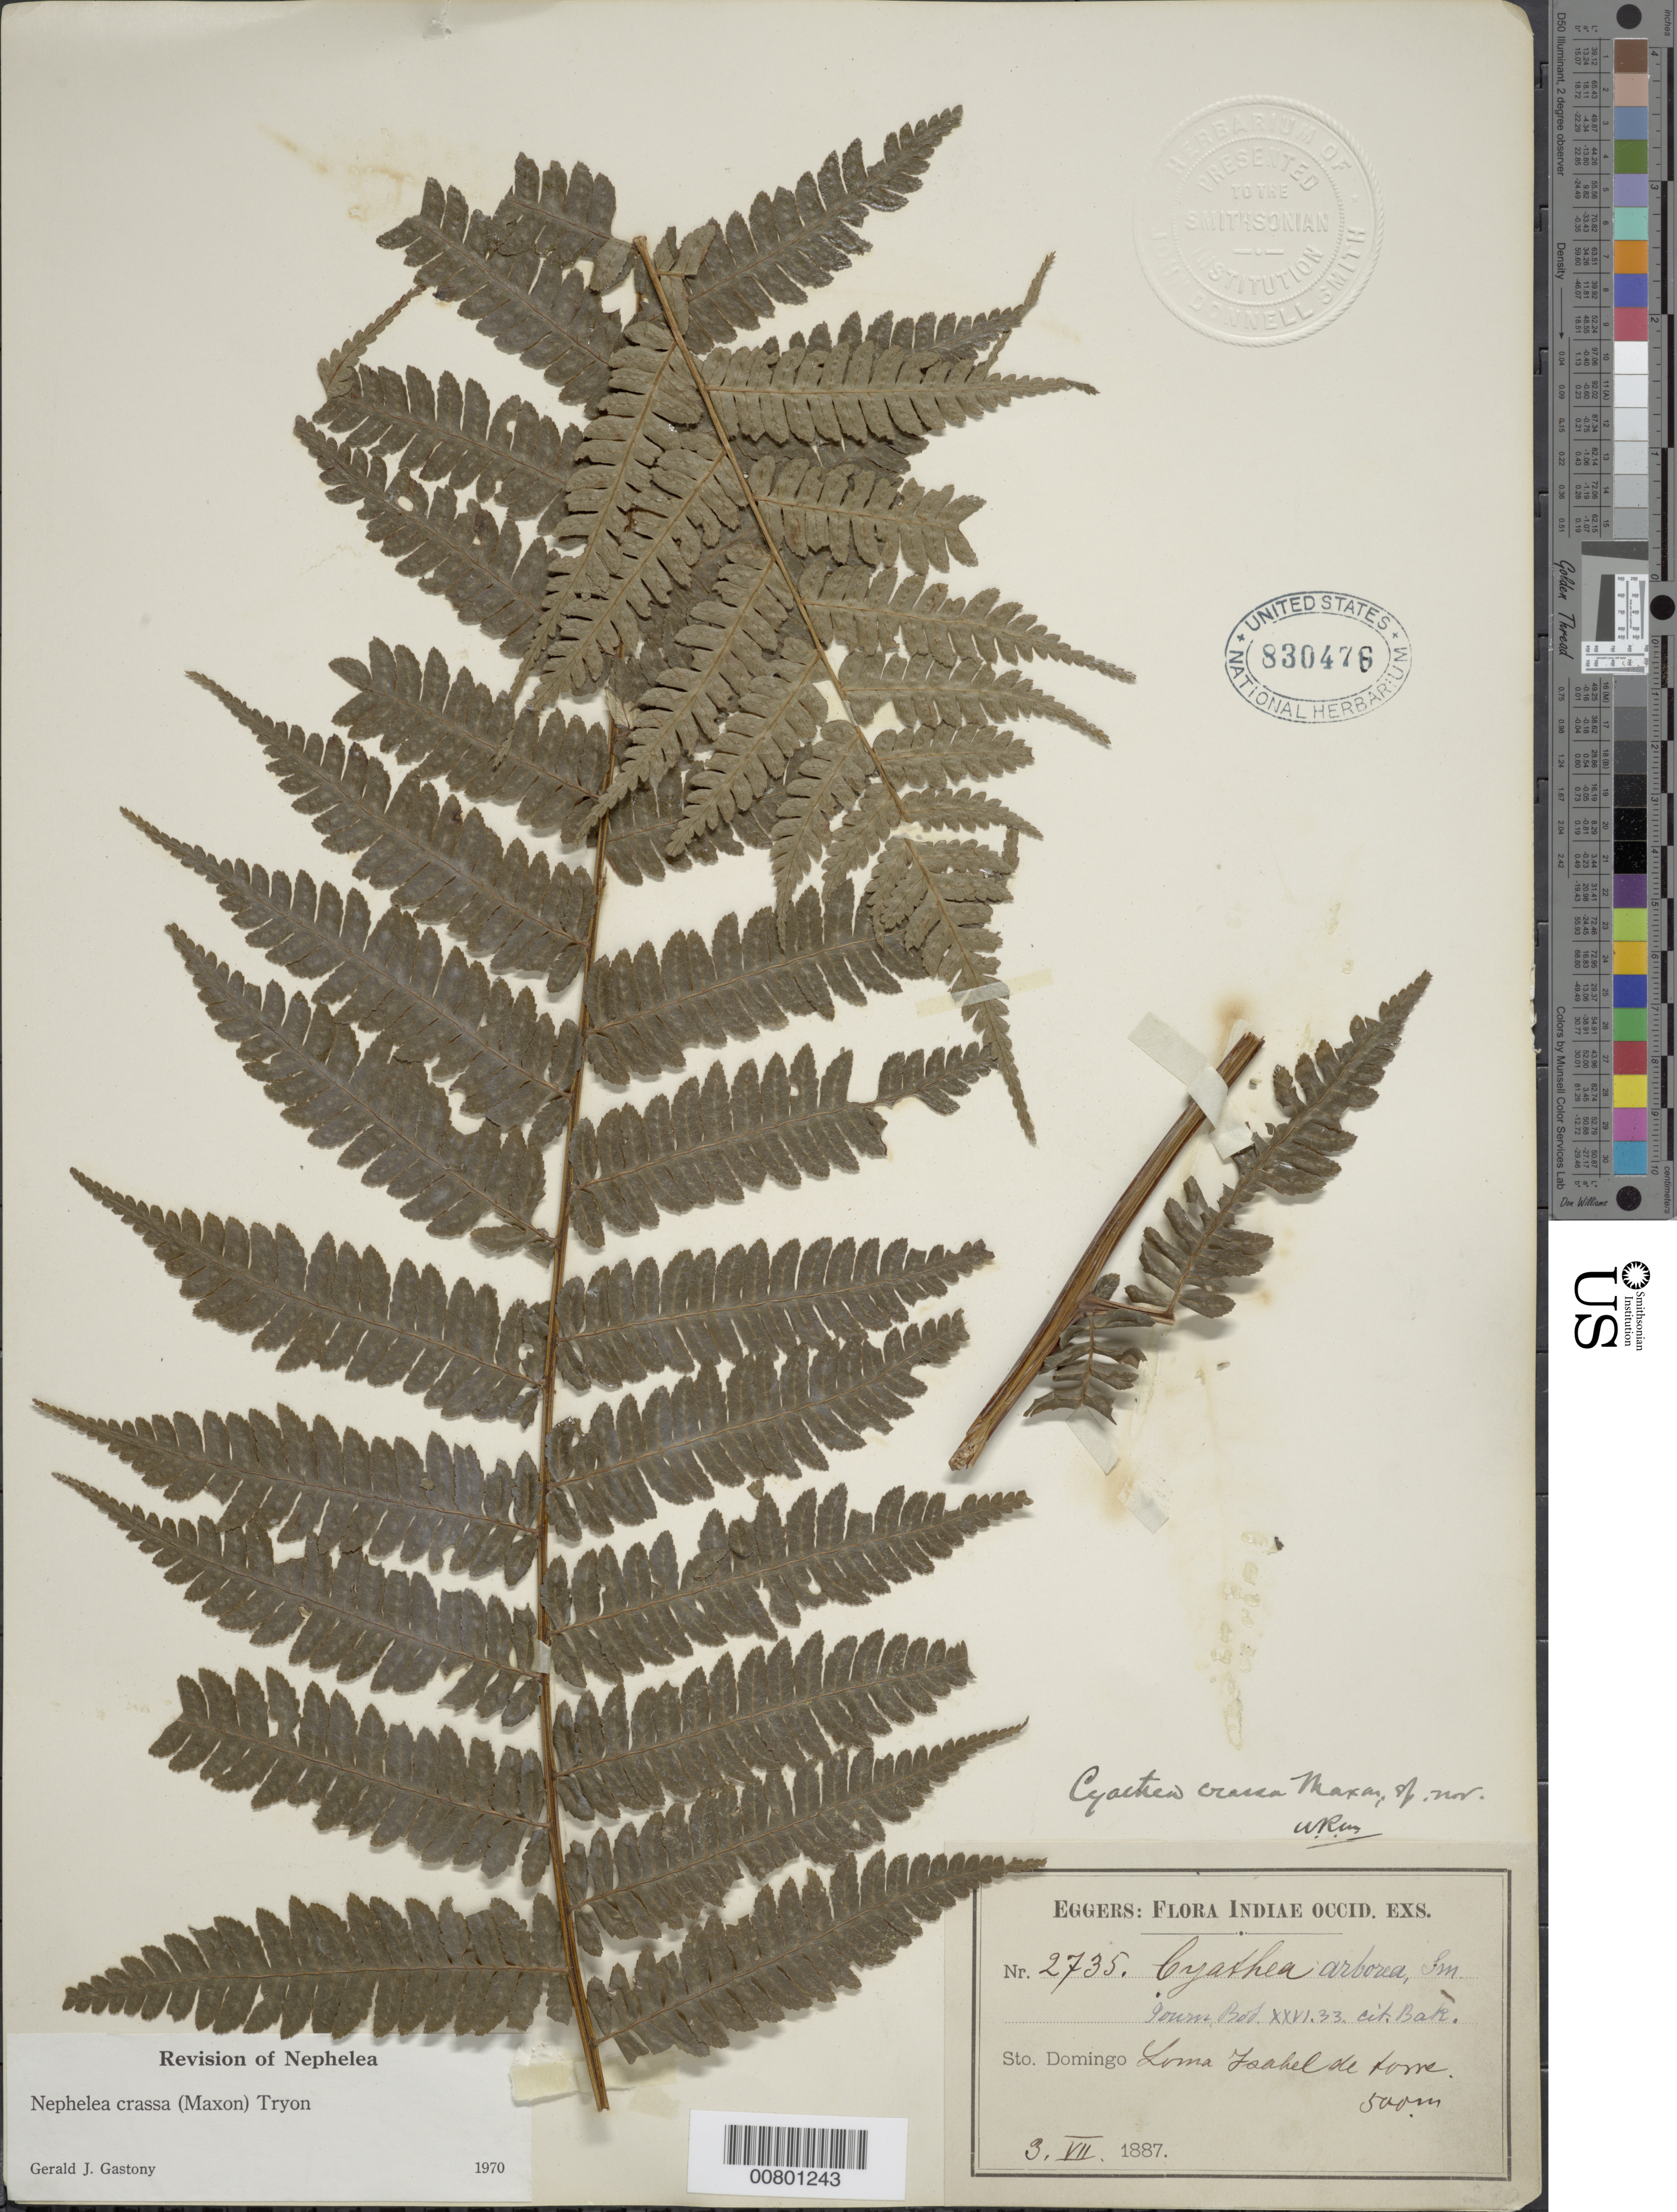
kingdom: Plantae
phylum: Tracheophyta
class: Polypodiopsida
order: Cyatheales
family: Cyatheaceae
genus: Alsophila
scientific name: Alsophila jimeneziana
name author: D.S. Conant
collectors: H. F. A. von Eggers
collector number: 2735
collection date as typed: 03 Jul 1887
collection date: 1887-07-03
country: Dominican Republic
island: Hispaniola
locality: Loma Isabel de Torre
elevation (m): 500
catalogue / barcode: US 830476